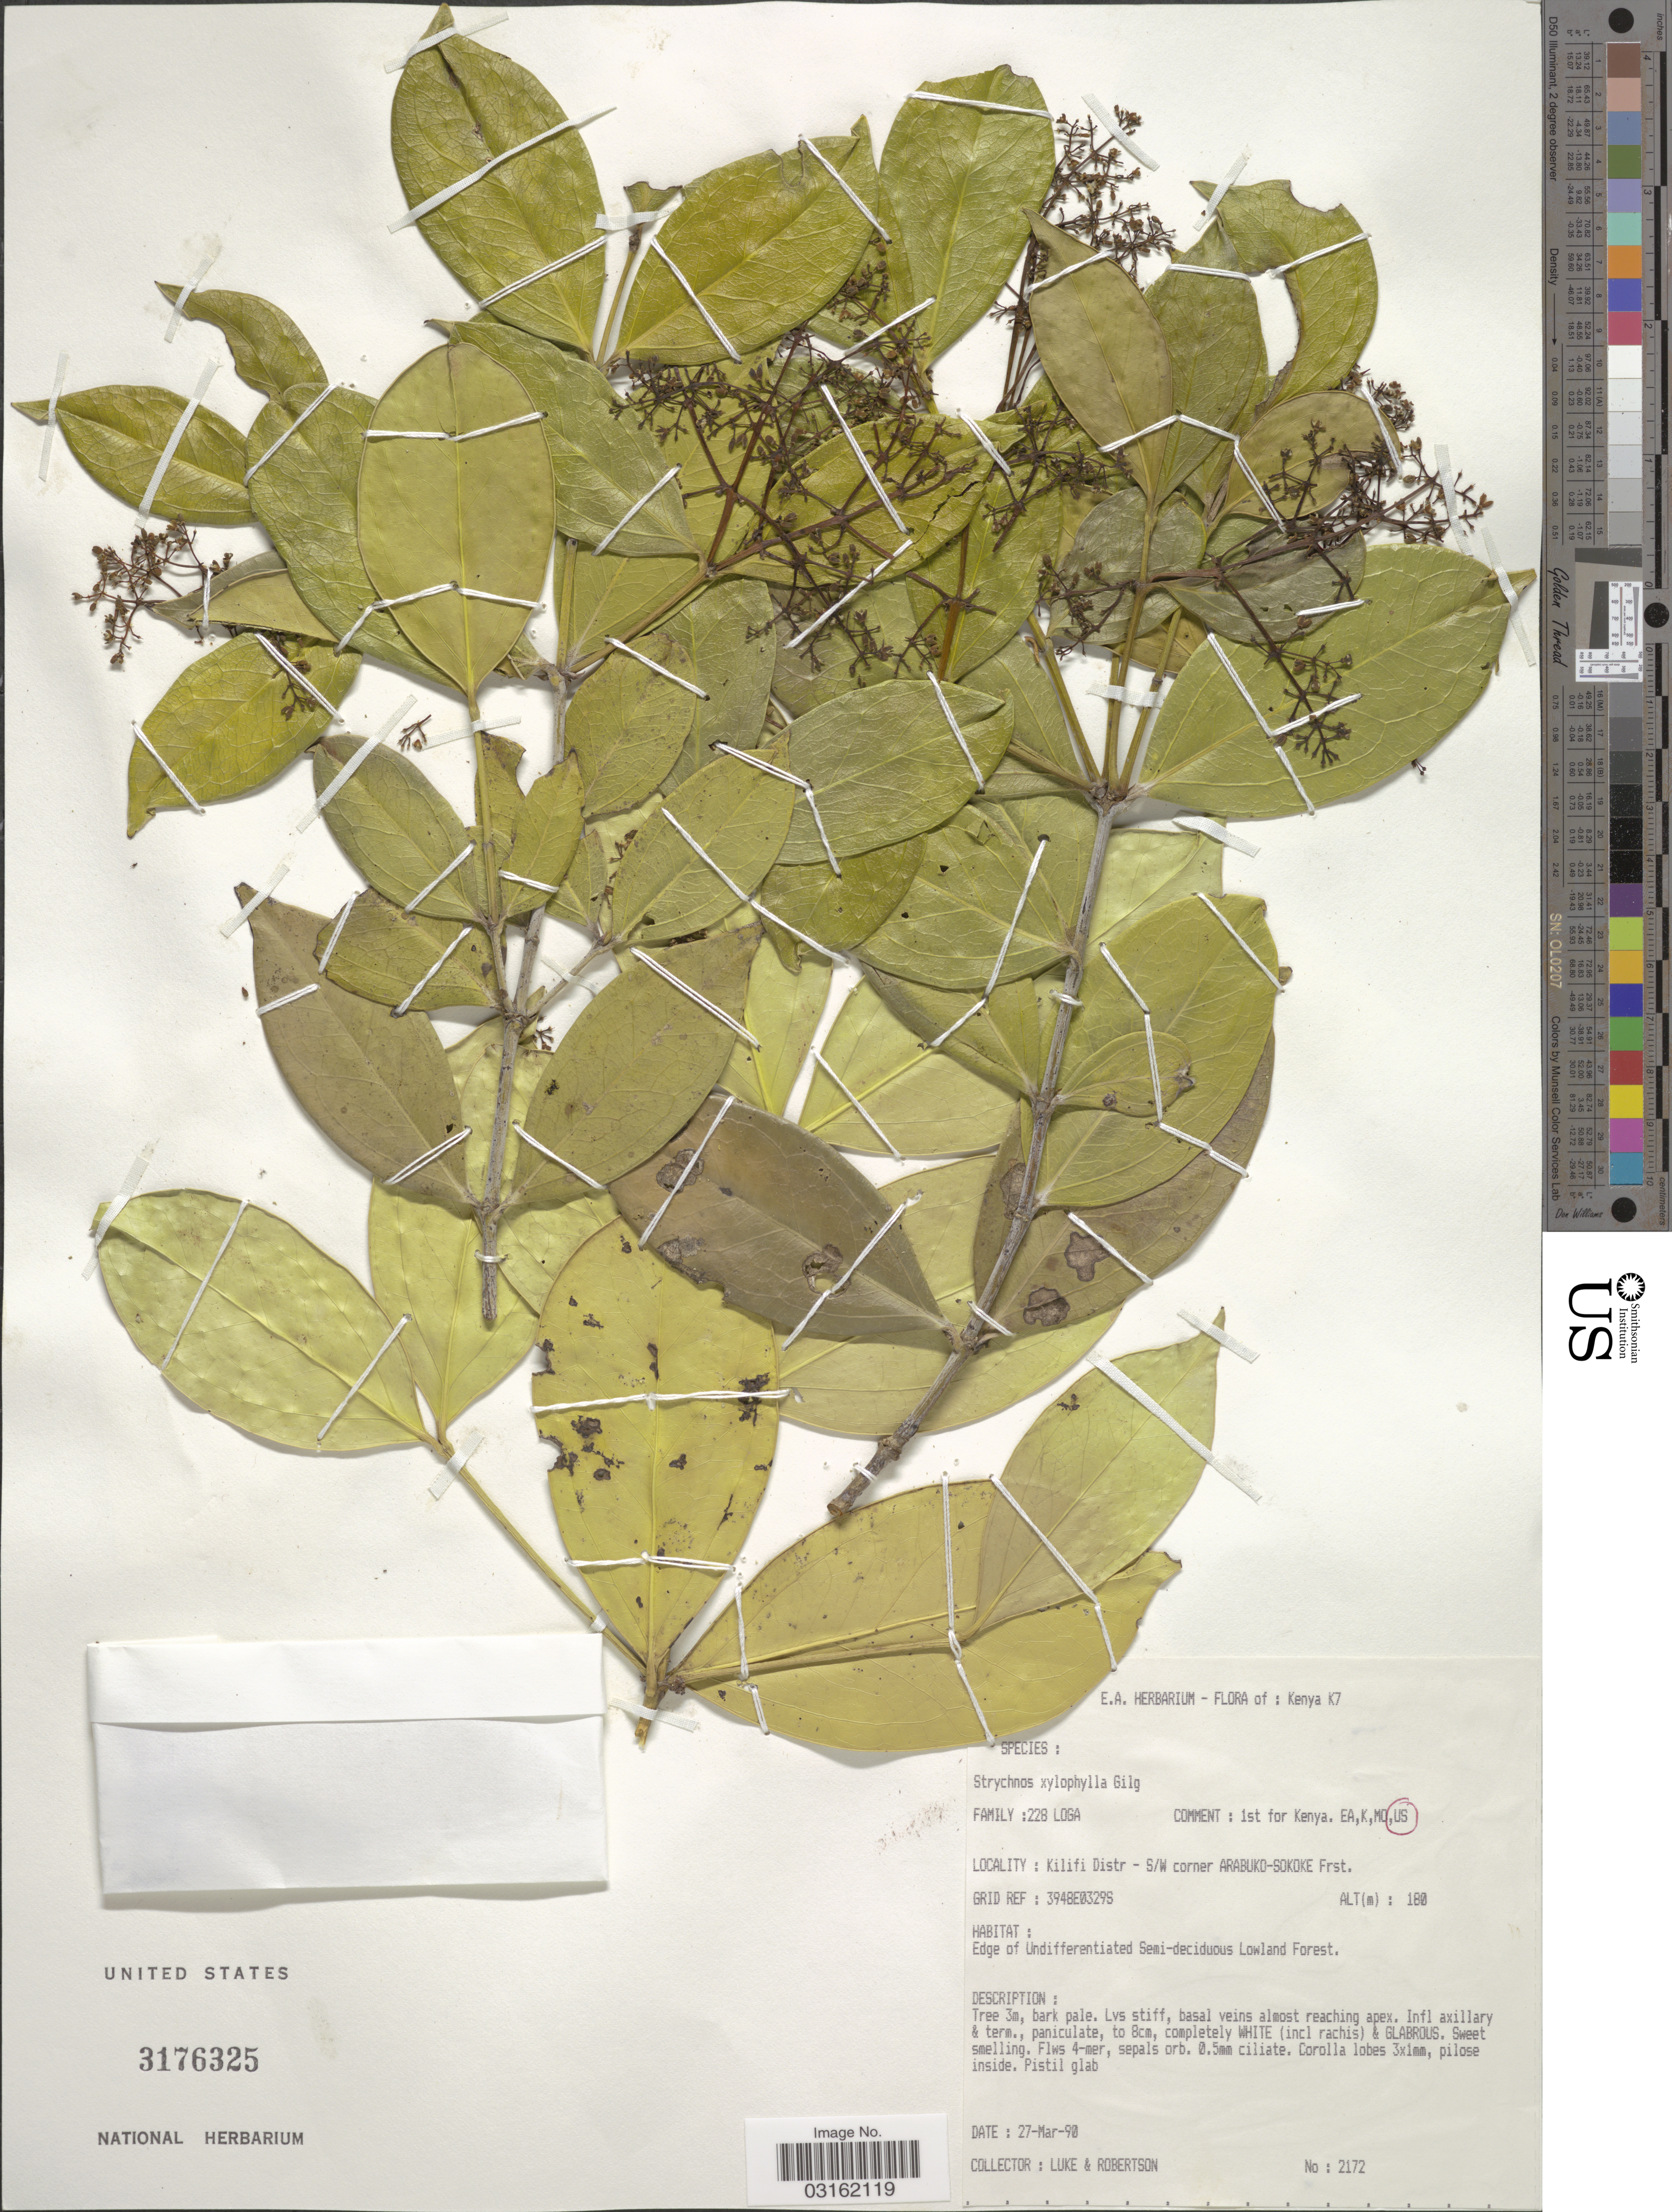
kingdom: Plantae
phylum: Tracheophyta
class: Magnoliopsida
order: Gentianales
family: Loganiaceae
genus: Strychnos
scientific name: Strychnos xylophylla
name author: Gilg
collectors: -. Luke & -. Robertson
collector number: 2172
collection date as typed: Transcribed d/m/y: 27/3/90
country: Kenya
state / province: Kilifi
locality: Kenya K7, Kilifi Distr - S/W corner Arabuko-Sokoke Frst.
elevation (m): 180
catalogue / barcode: US 31